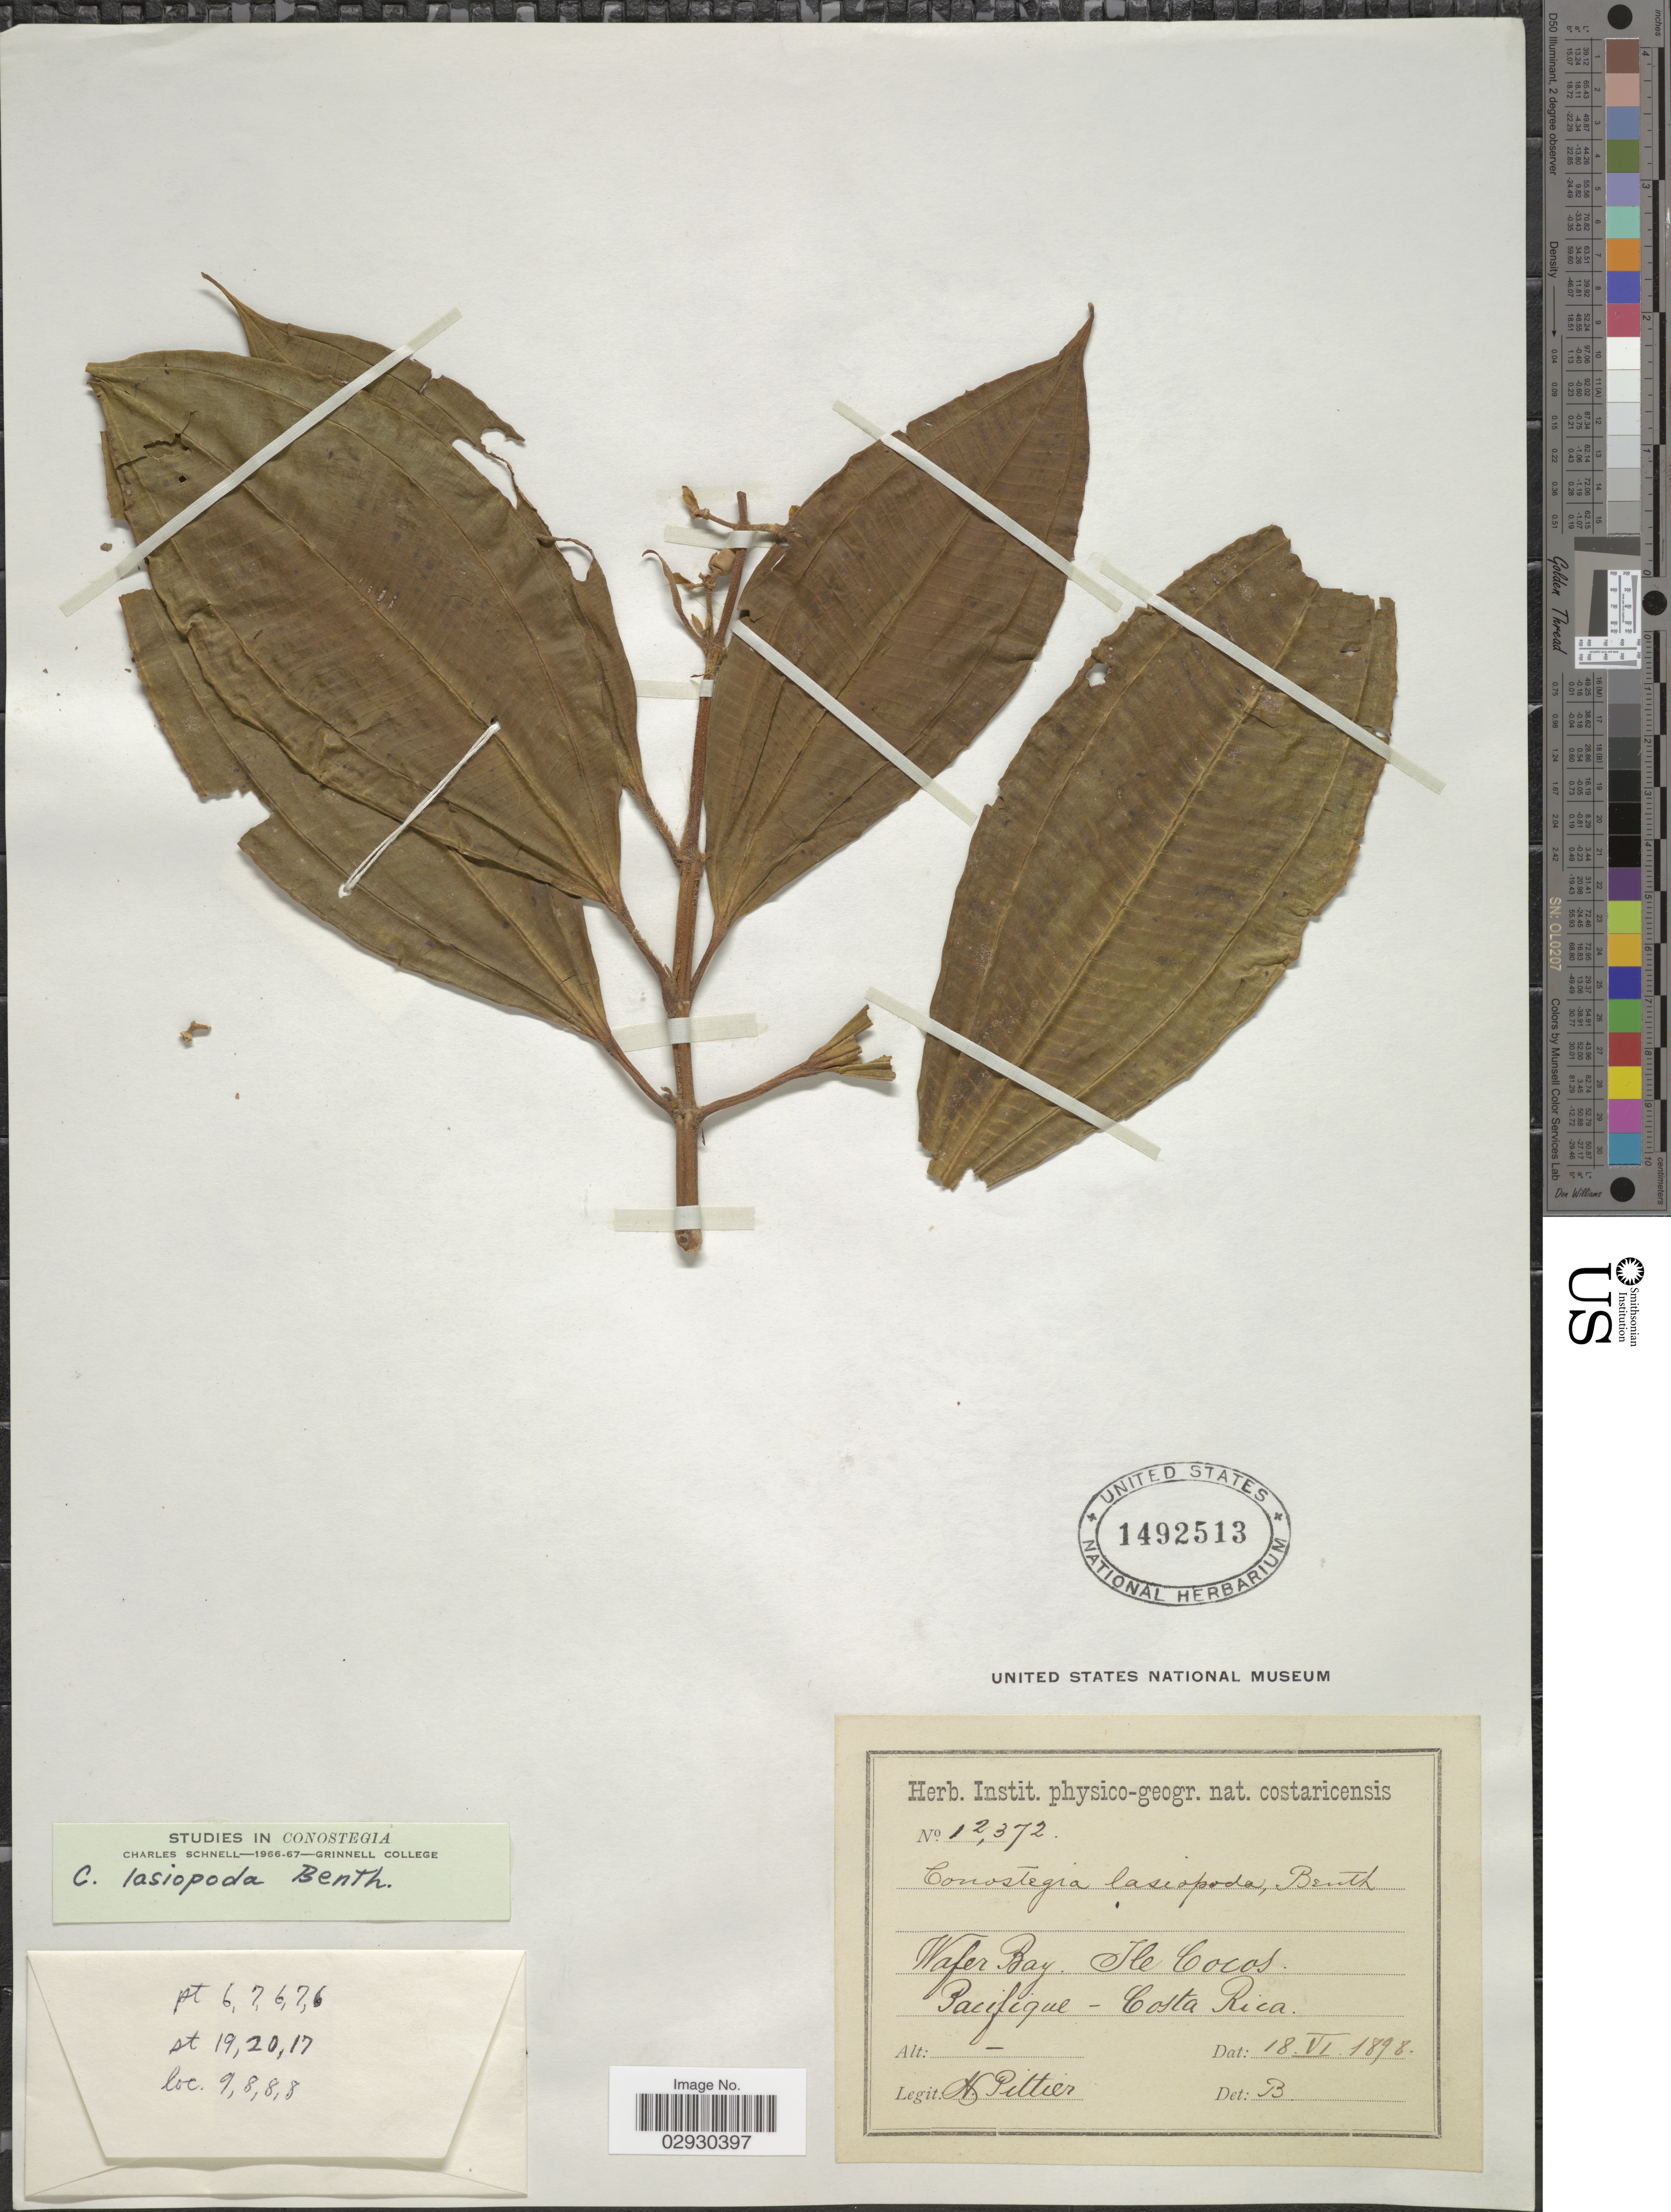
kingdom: Plantae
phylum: Tracheophyta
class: Magnoliopsida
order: Myrtales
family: Melastomataceae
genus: Conostegia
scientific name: Conostegia lasiopoda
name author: Benth.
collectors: H. F. Pittier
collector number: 12372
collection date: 1898-06-18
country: Costa Rica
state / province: Puntarenas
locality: Wafer Bay. Ile Cocos. Pacifique.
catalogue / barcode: US 1492513